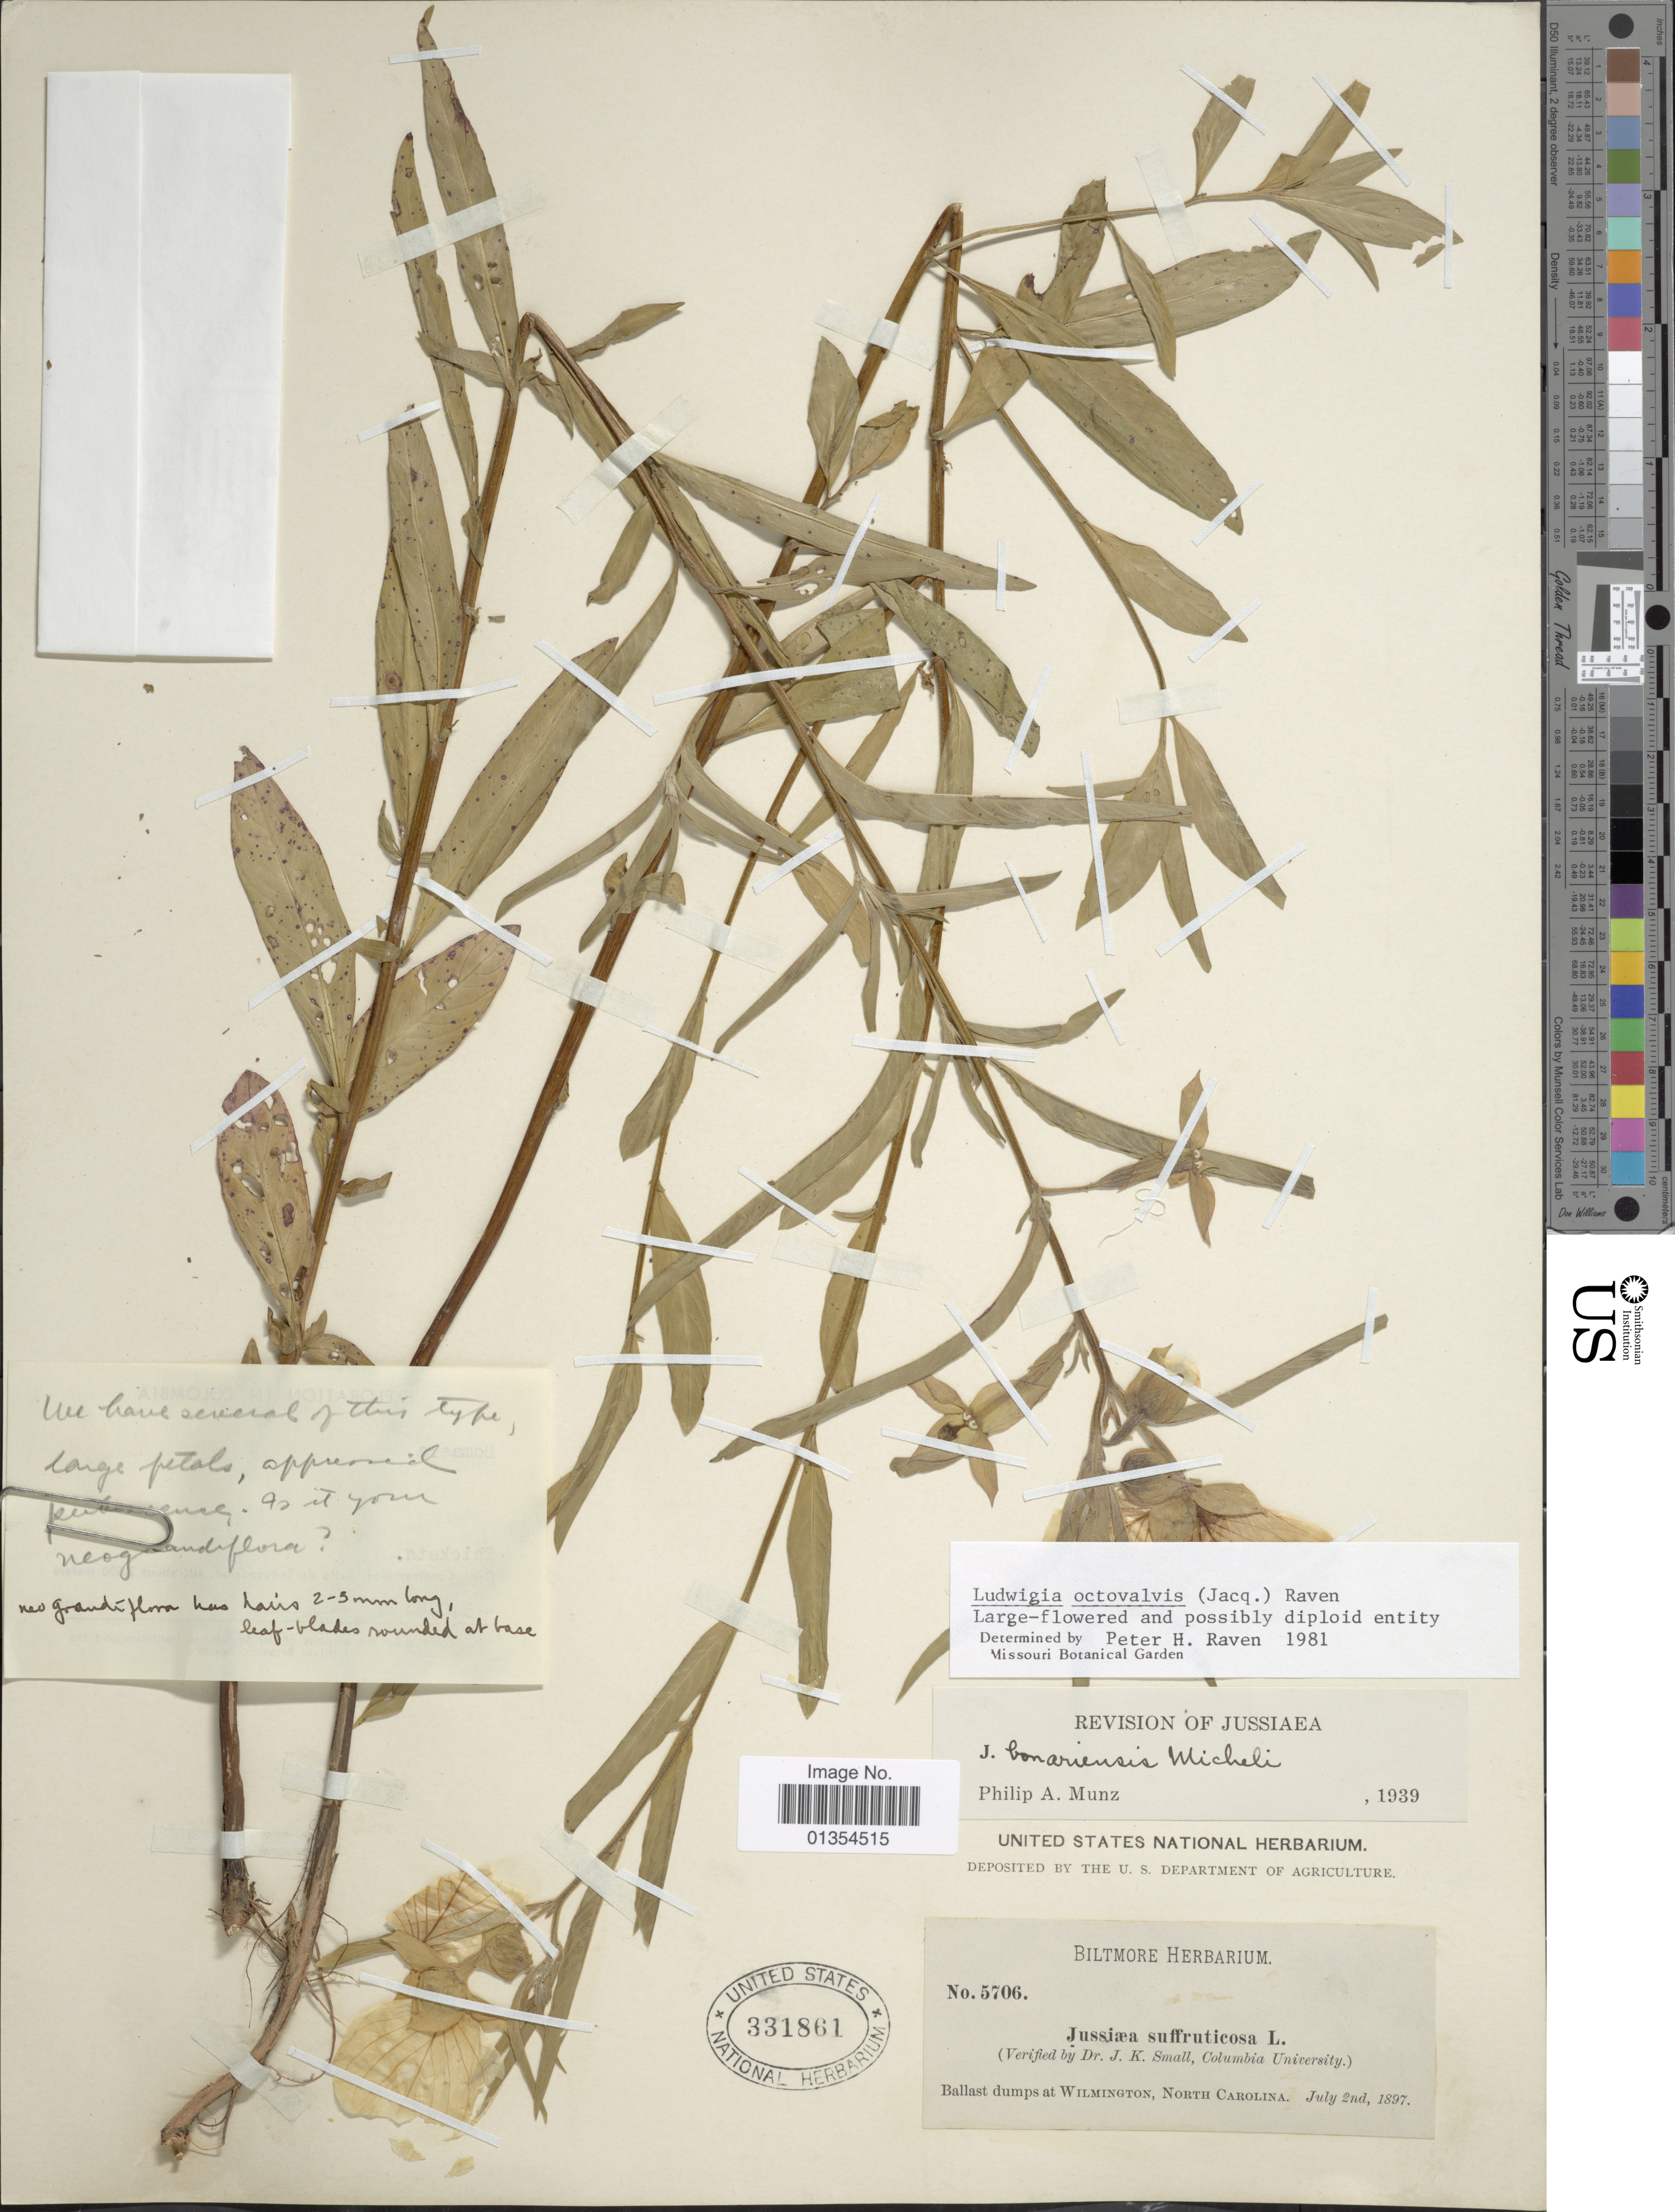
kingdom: Plantae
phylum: Tracheophyta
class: Magnoliopsida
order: Myrtales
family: Onagraceae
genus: Ludwigia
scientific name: Ludwigia octovalvis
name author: (Jacq.) P.H. Raven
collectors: ex herb. Biltmore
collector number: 5706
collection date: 1897-07-02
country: United States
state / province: North Carolina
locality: Ballast dumps at Wilmington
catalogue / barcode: US 331861